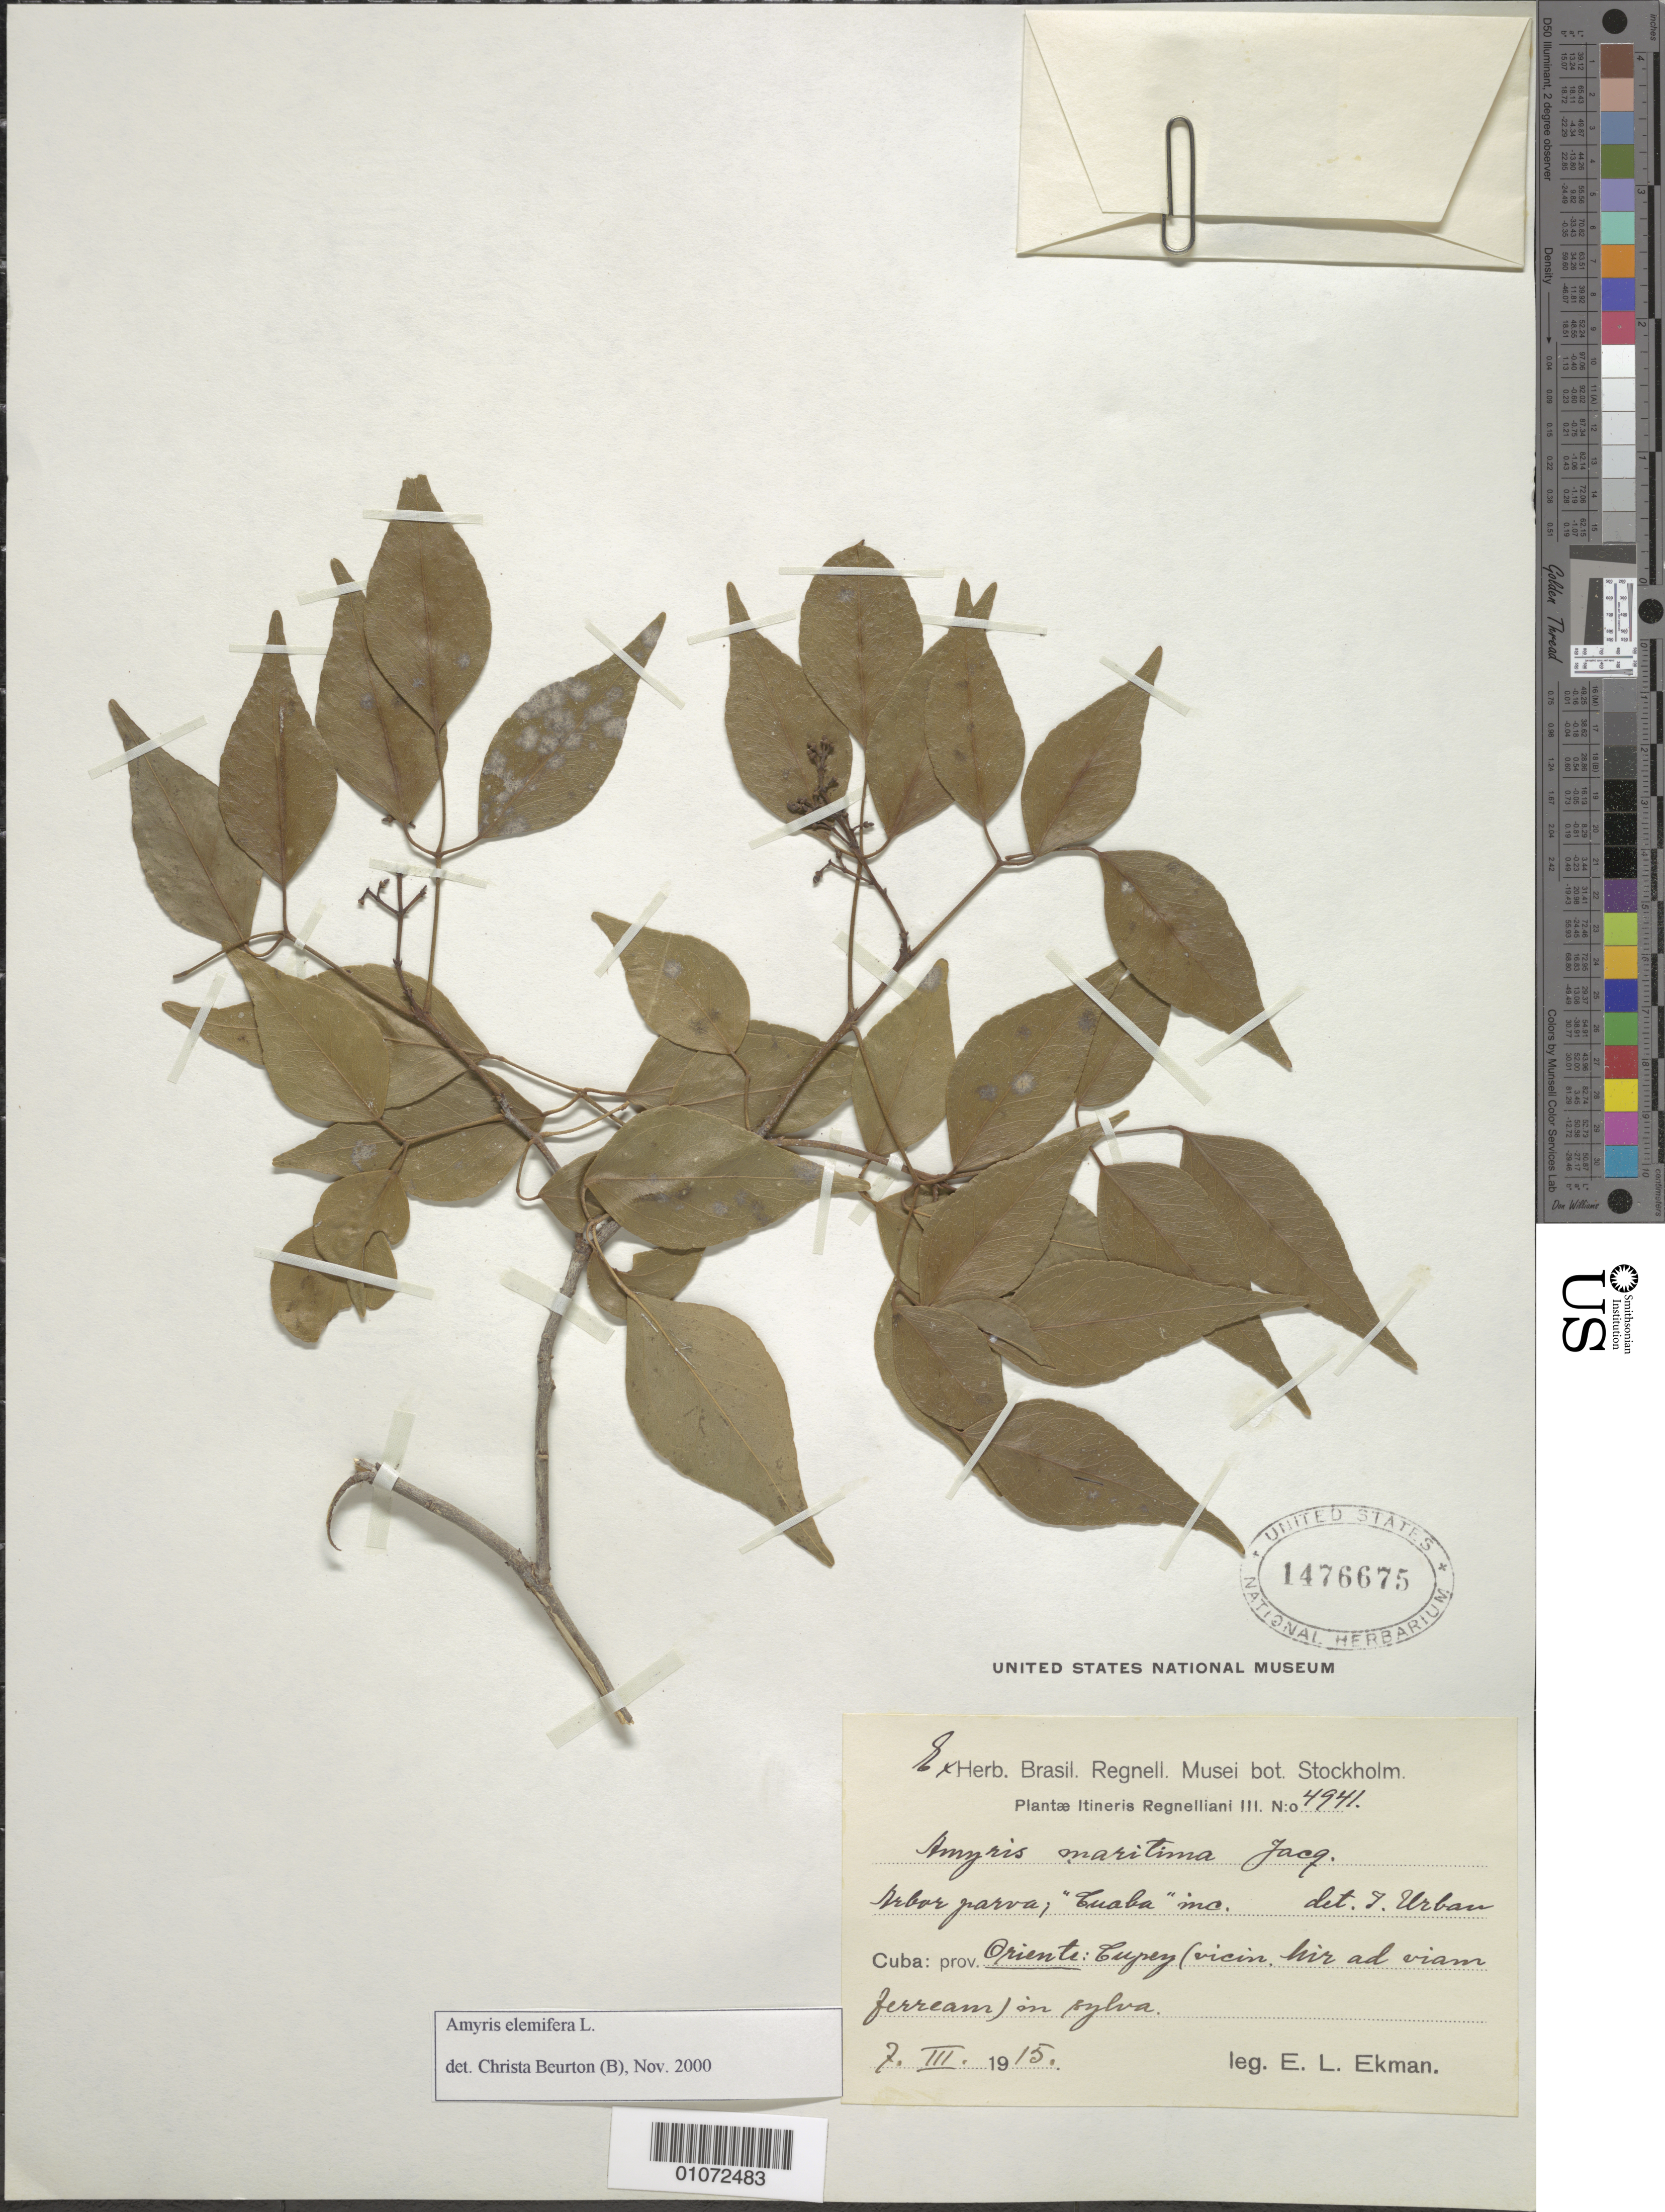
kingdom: Plantae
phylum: Tracheophyta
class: Magnoliopsida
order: Sapindales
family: Rutaceae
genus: Amyris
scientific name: Amyris elemifera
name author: L.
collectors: E. L. Ekman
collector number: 4941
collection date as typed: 07 Mar 1915 or 03 Jul 1915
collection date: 1915-03-07 or 1915-07-03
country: Cuba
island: Cuba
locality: Oriente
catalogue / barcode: US 1476675